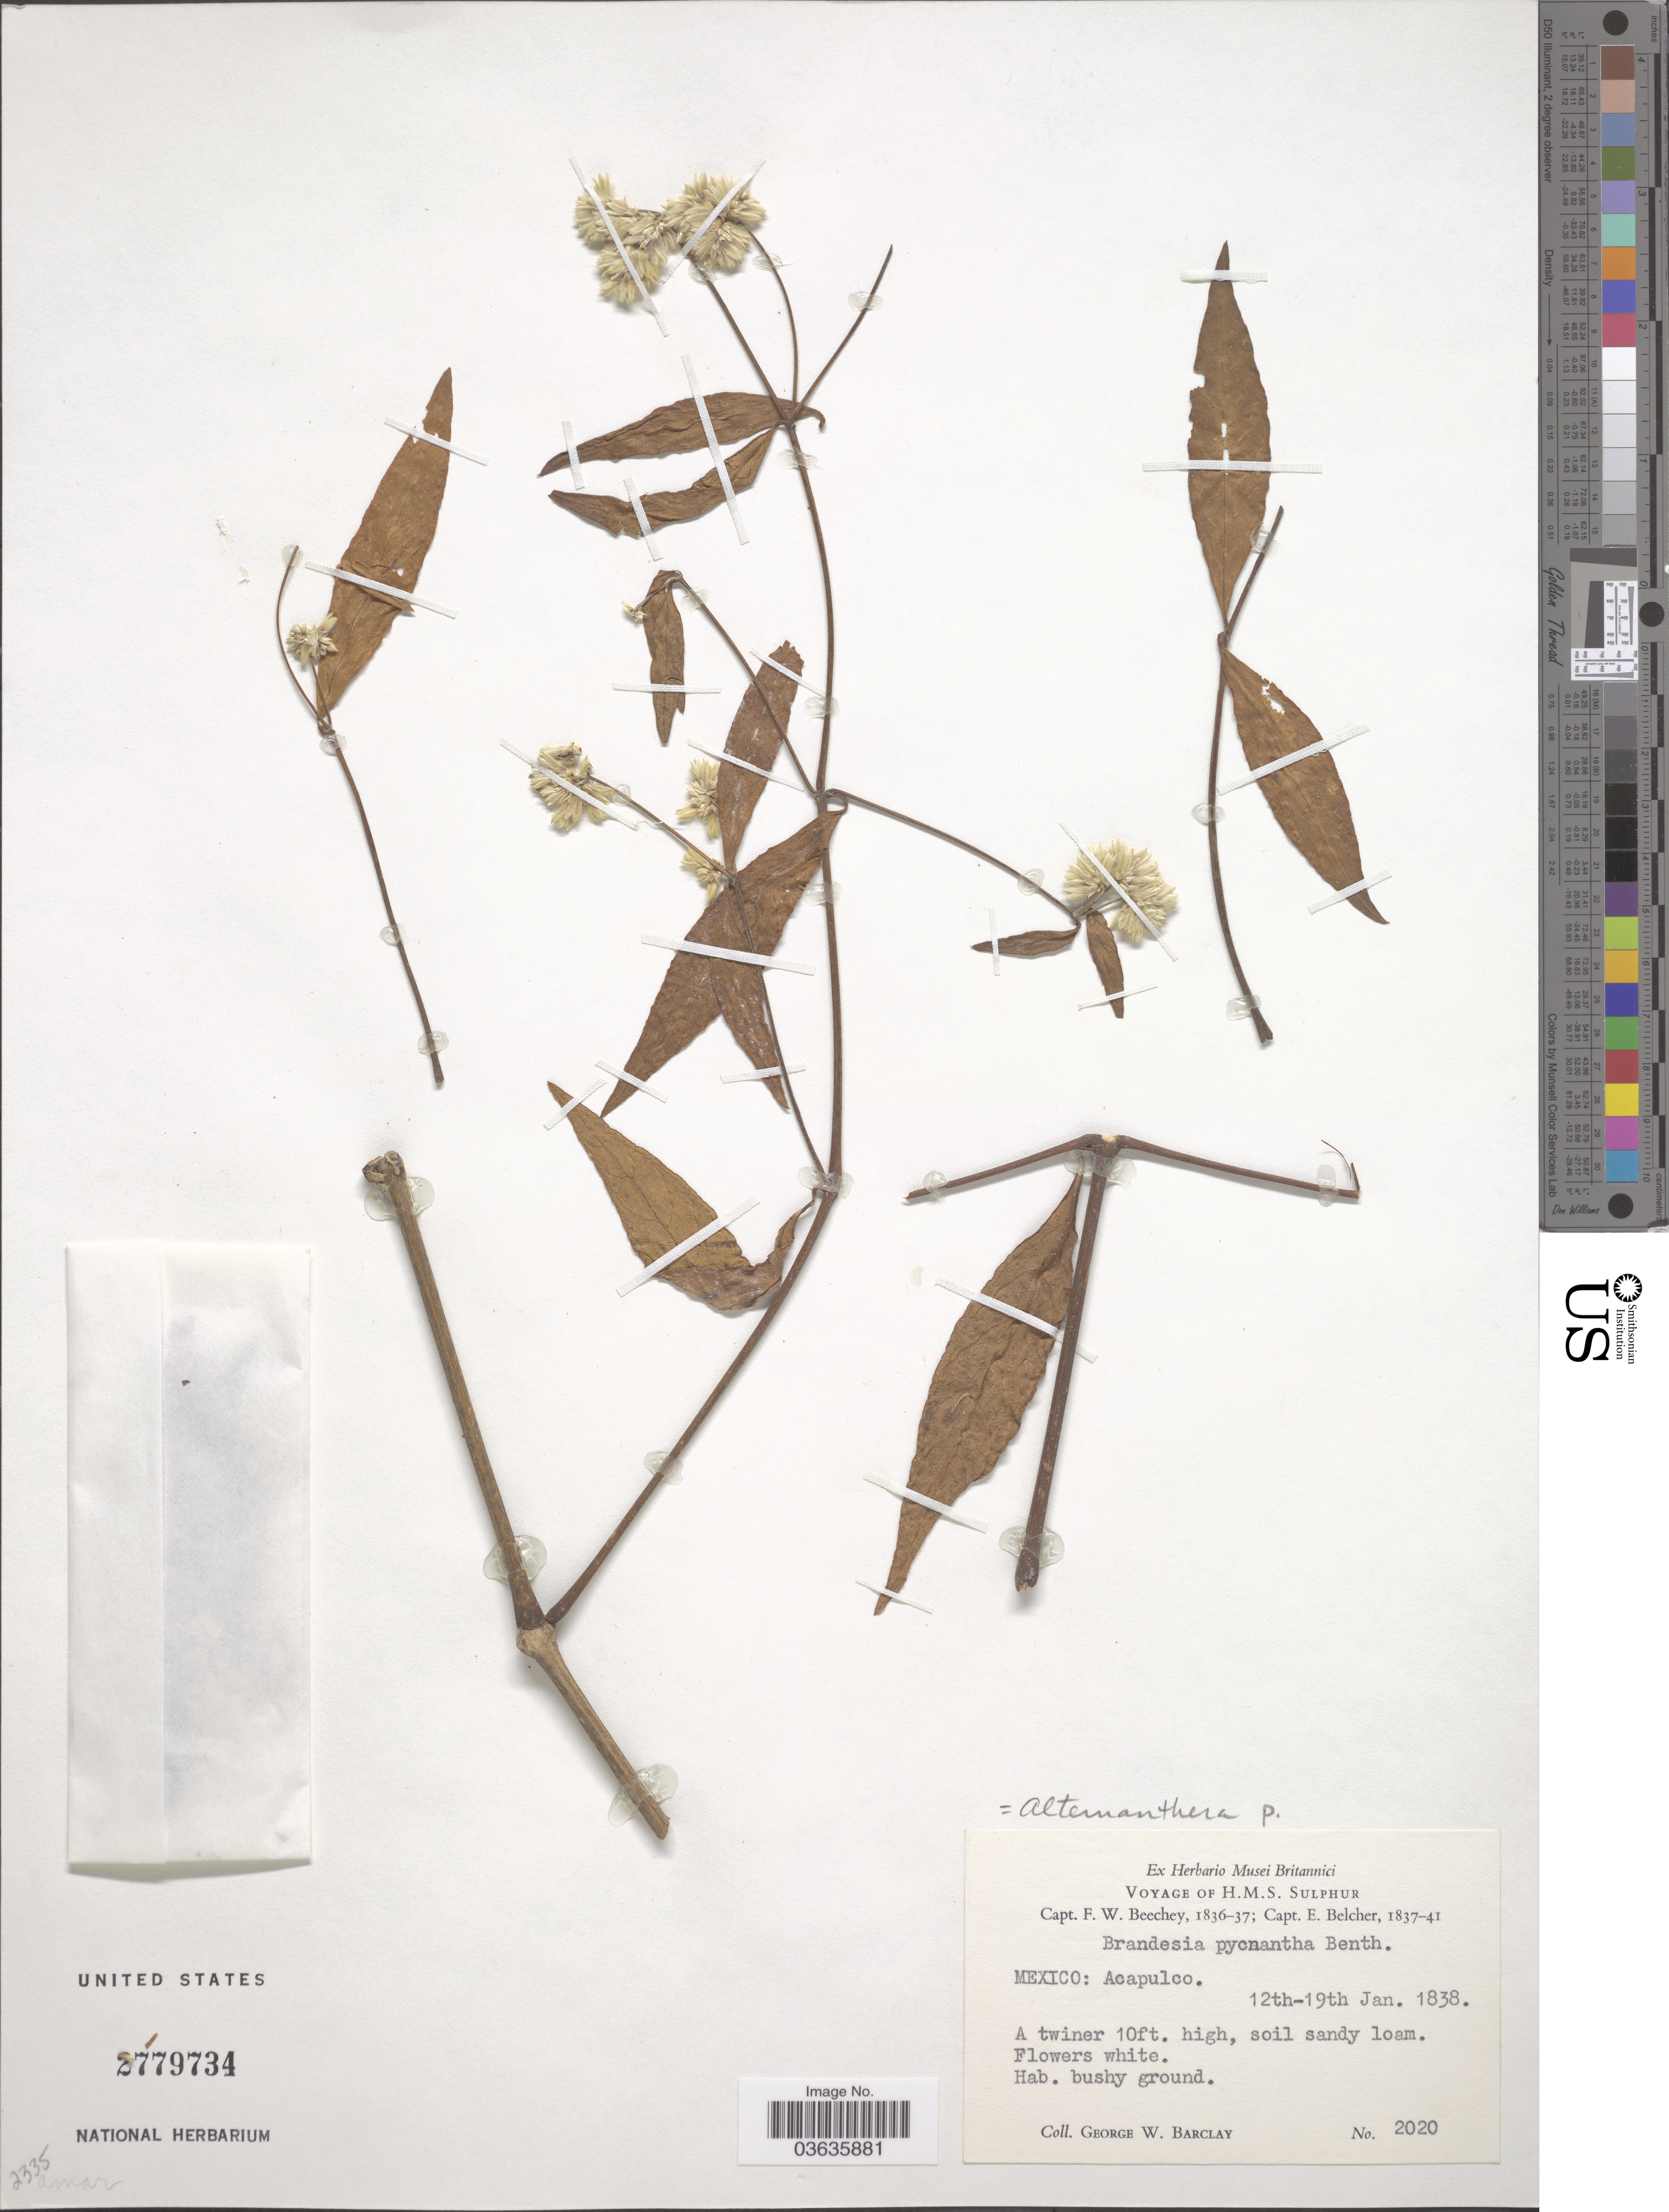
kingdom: Plantae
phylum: Tracheophyta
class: Magnoliopsida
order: Caryophyllales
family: Amaranthaceae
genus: Alternanthera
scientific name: Alternanthera sp.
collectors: G. W. Barclay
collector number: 2020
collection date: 1838-01-12/1838-01-19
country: Mexico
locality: Acapulco.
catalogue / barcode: US 2779734